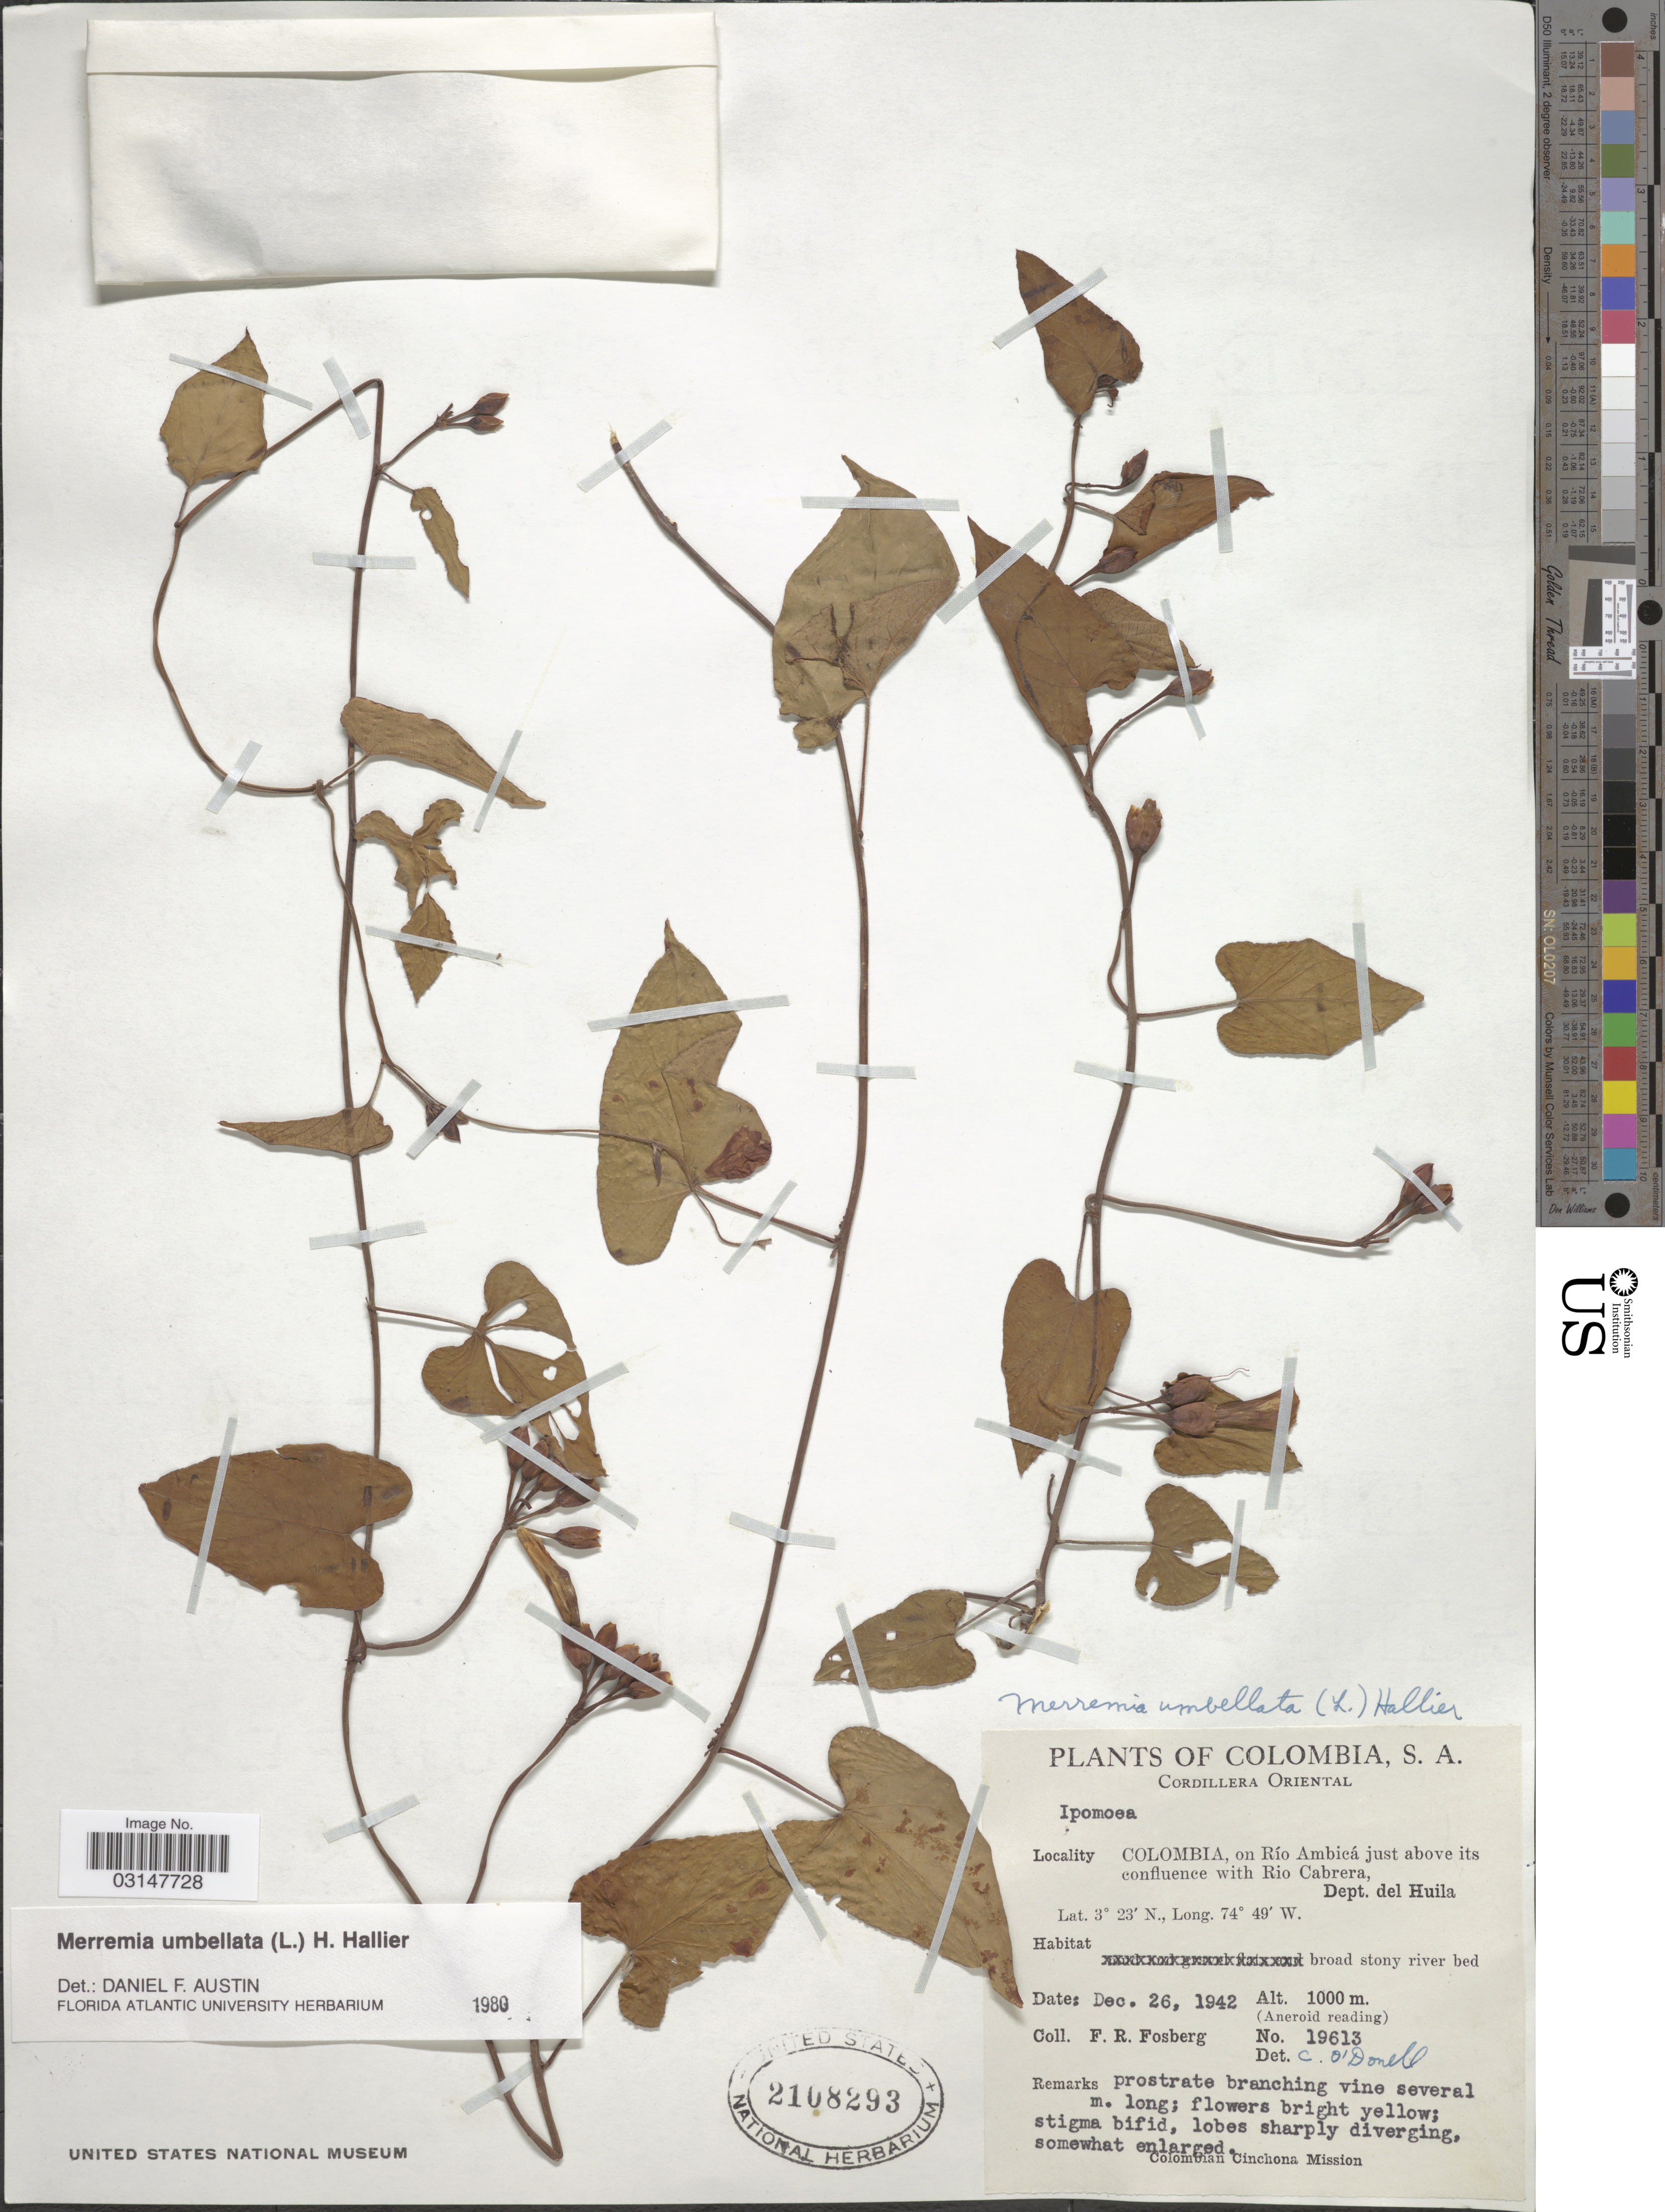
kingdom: Plantae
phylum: Tracheophyta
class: Magnoliopsida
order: Solanales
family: Convolvulaceae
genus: Camonea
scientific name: Camonea umbellata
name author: (L.) A. R. Simões & Staples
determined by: Strong, Mark T., (BOT), Smithsonian Institution - National Museum of Natural History (UNITED STATES)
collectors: F. R. Fosberg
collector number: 19613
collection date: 1942-12-26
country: Colombia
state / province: Huila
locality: Cordillera Oriental. Río Ambicá just above its confluence with Rio Cabrera, Dept. del Huila.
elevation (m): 1000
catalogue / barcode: US 2108293